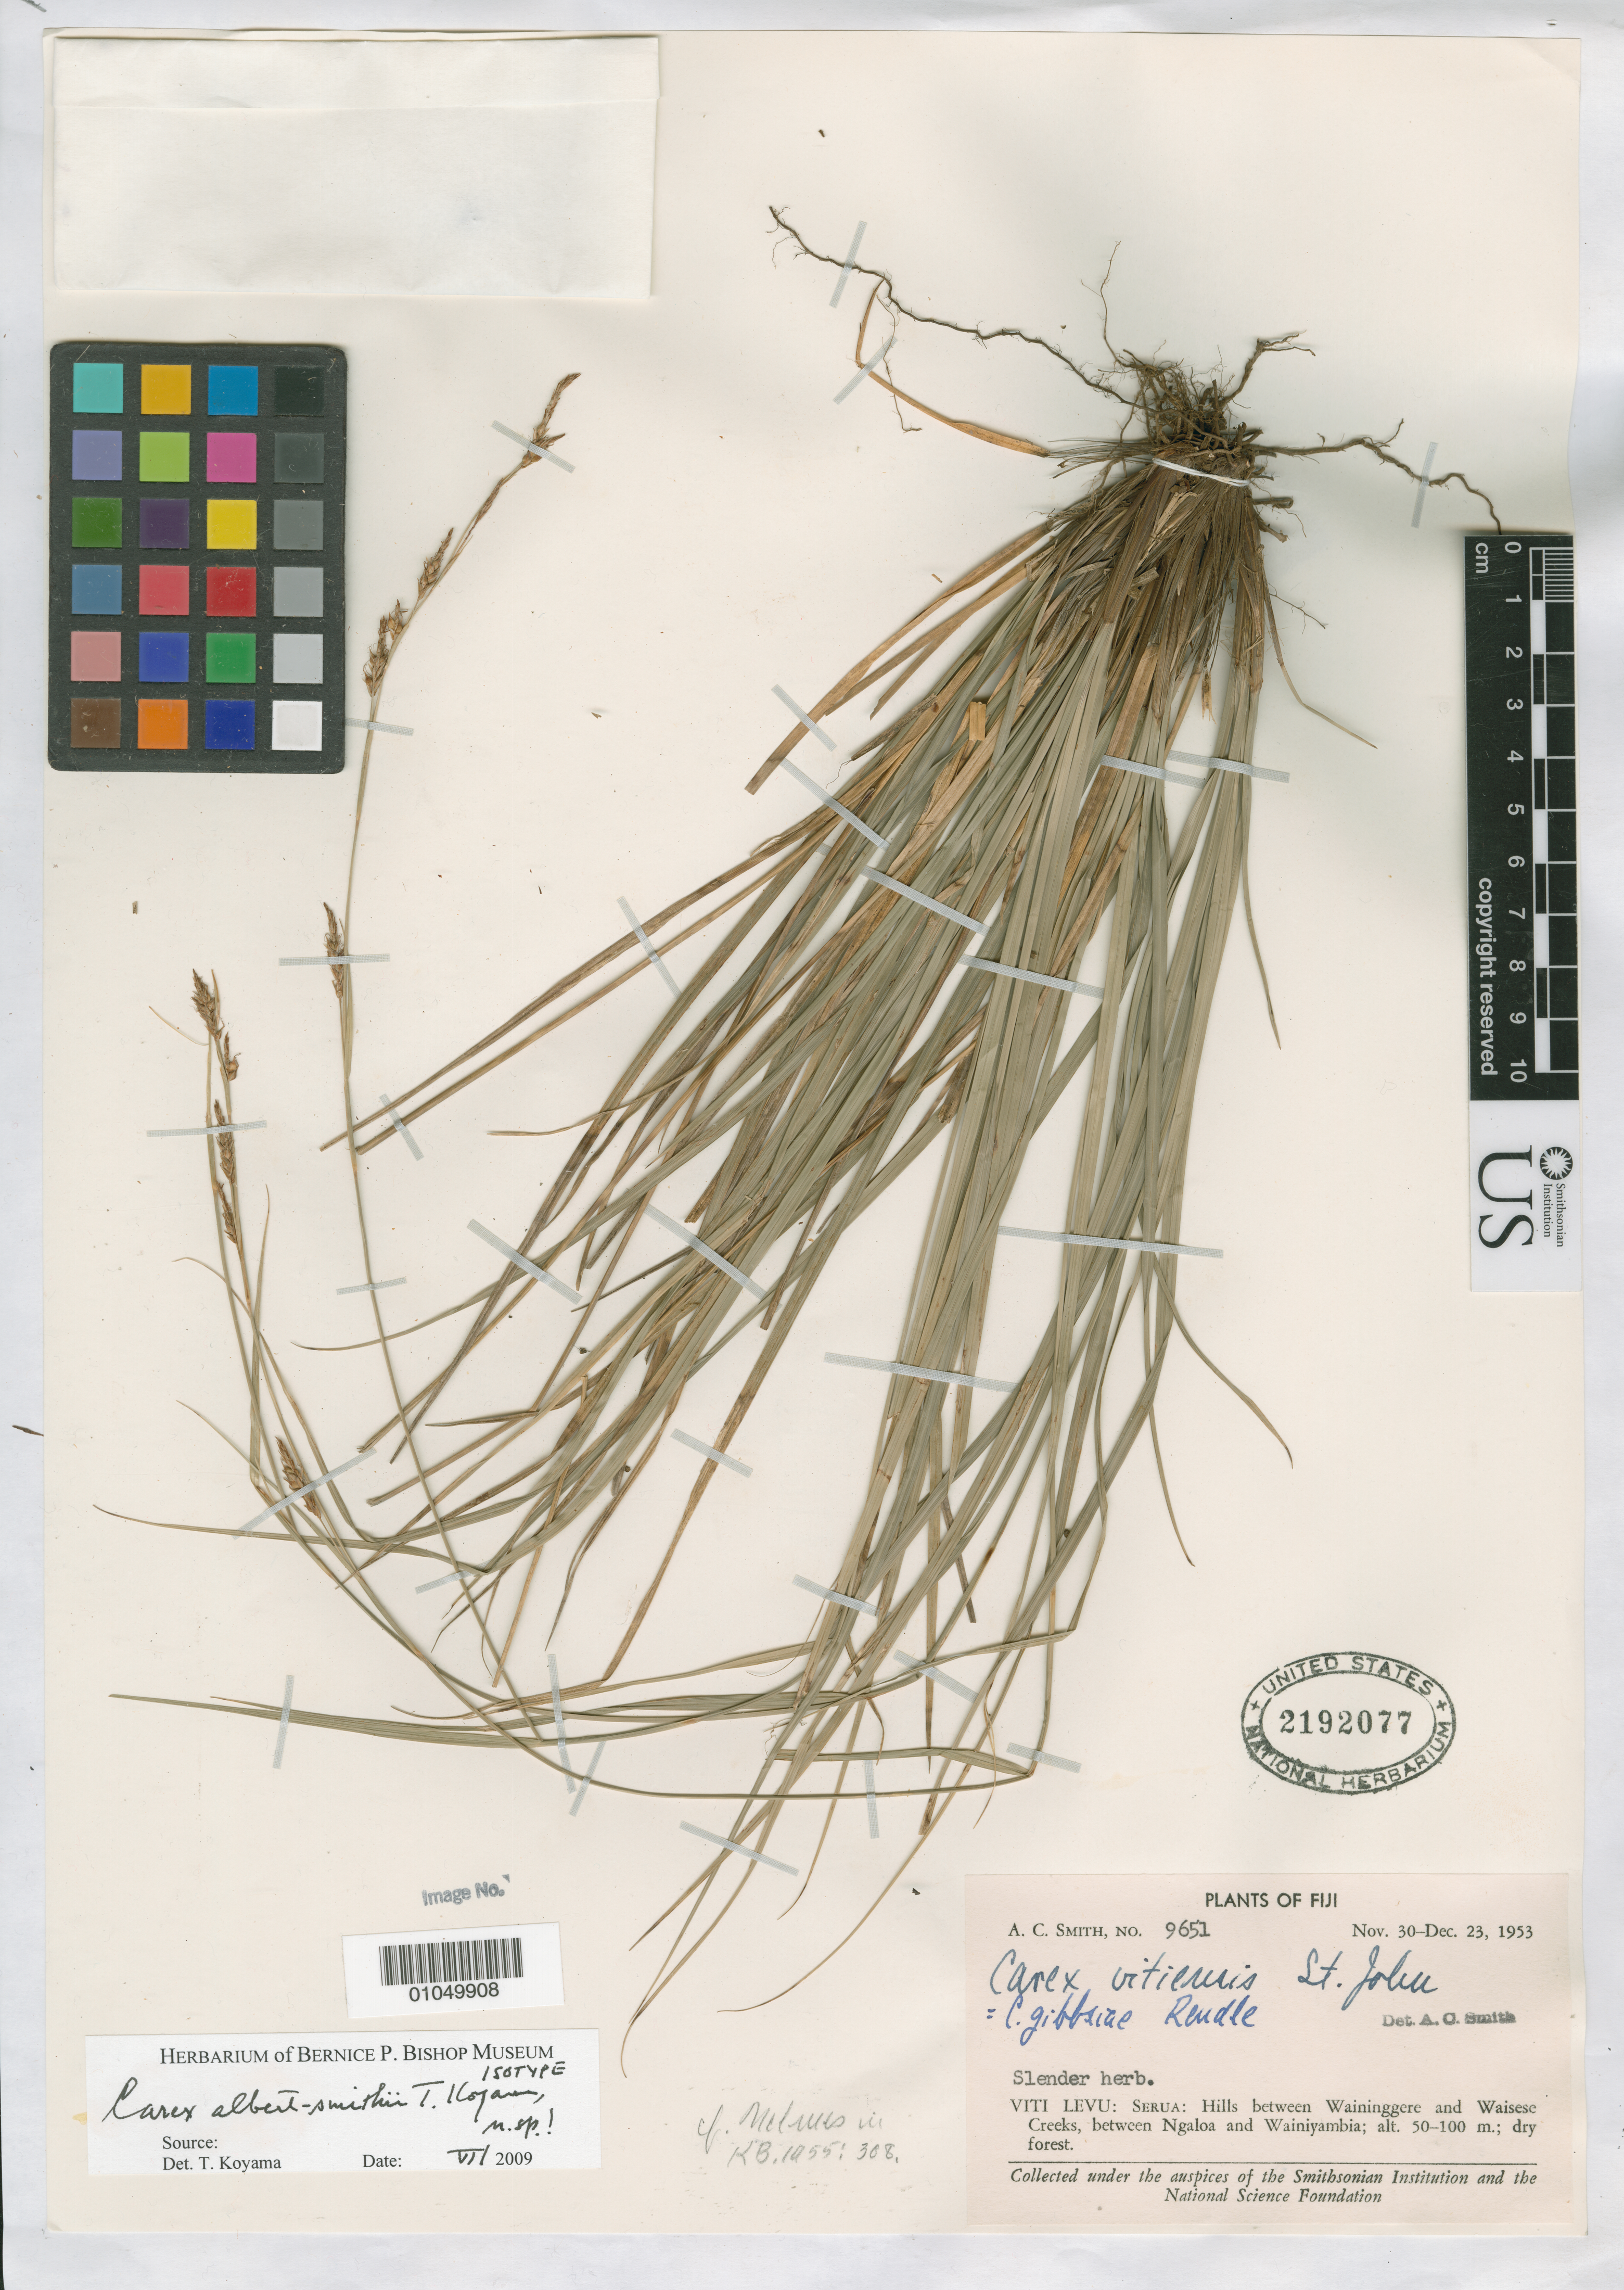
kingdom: Plantae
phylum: Tracheophyta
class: Liliopsida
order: Poales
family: Cyperaceae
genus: Carex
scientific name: Carex albert-smithii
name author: Maguire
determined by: Maguire, Bassett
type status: Isotype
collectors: A. C. Smith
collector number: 9651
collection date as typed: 30 Nov 1953 to 23 Dec 1953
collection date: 1953-11-30/1953-12-23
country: Fiji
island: Viti Levu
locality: Viti Levu: Serua: hills between Waininggere and Waisese Creeks, between Ngaloa and Wainiyambia.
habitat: Dry forest.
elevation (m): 50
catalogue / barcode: US 2192077